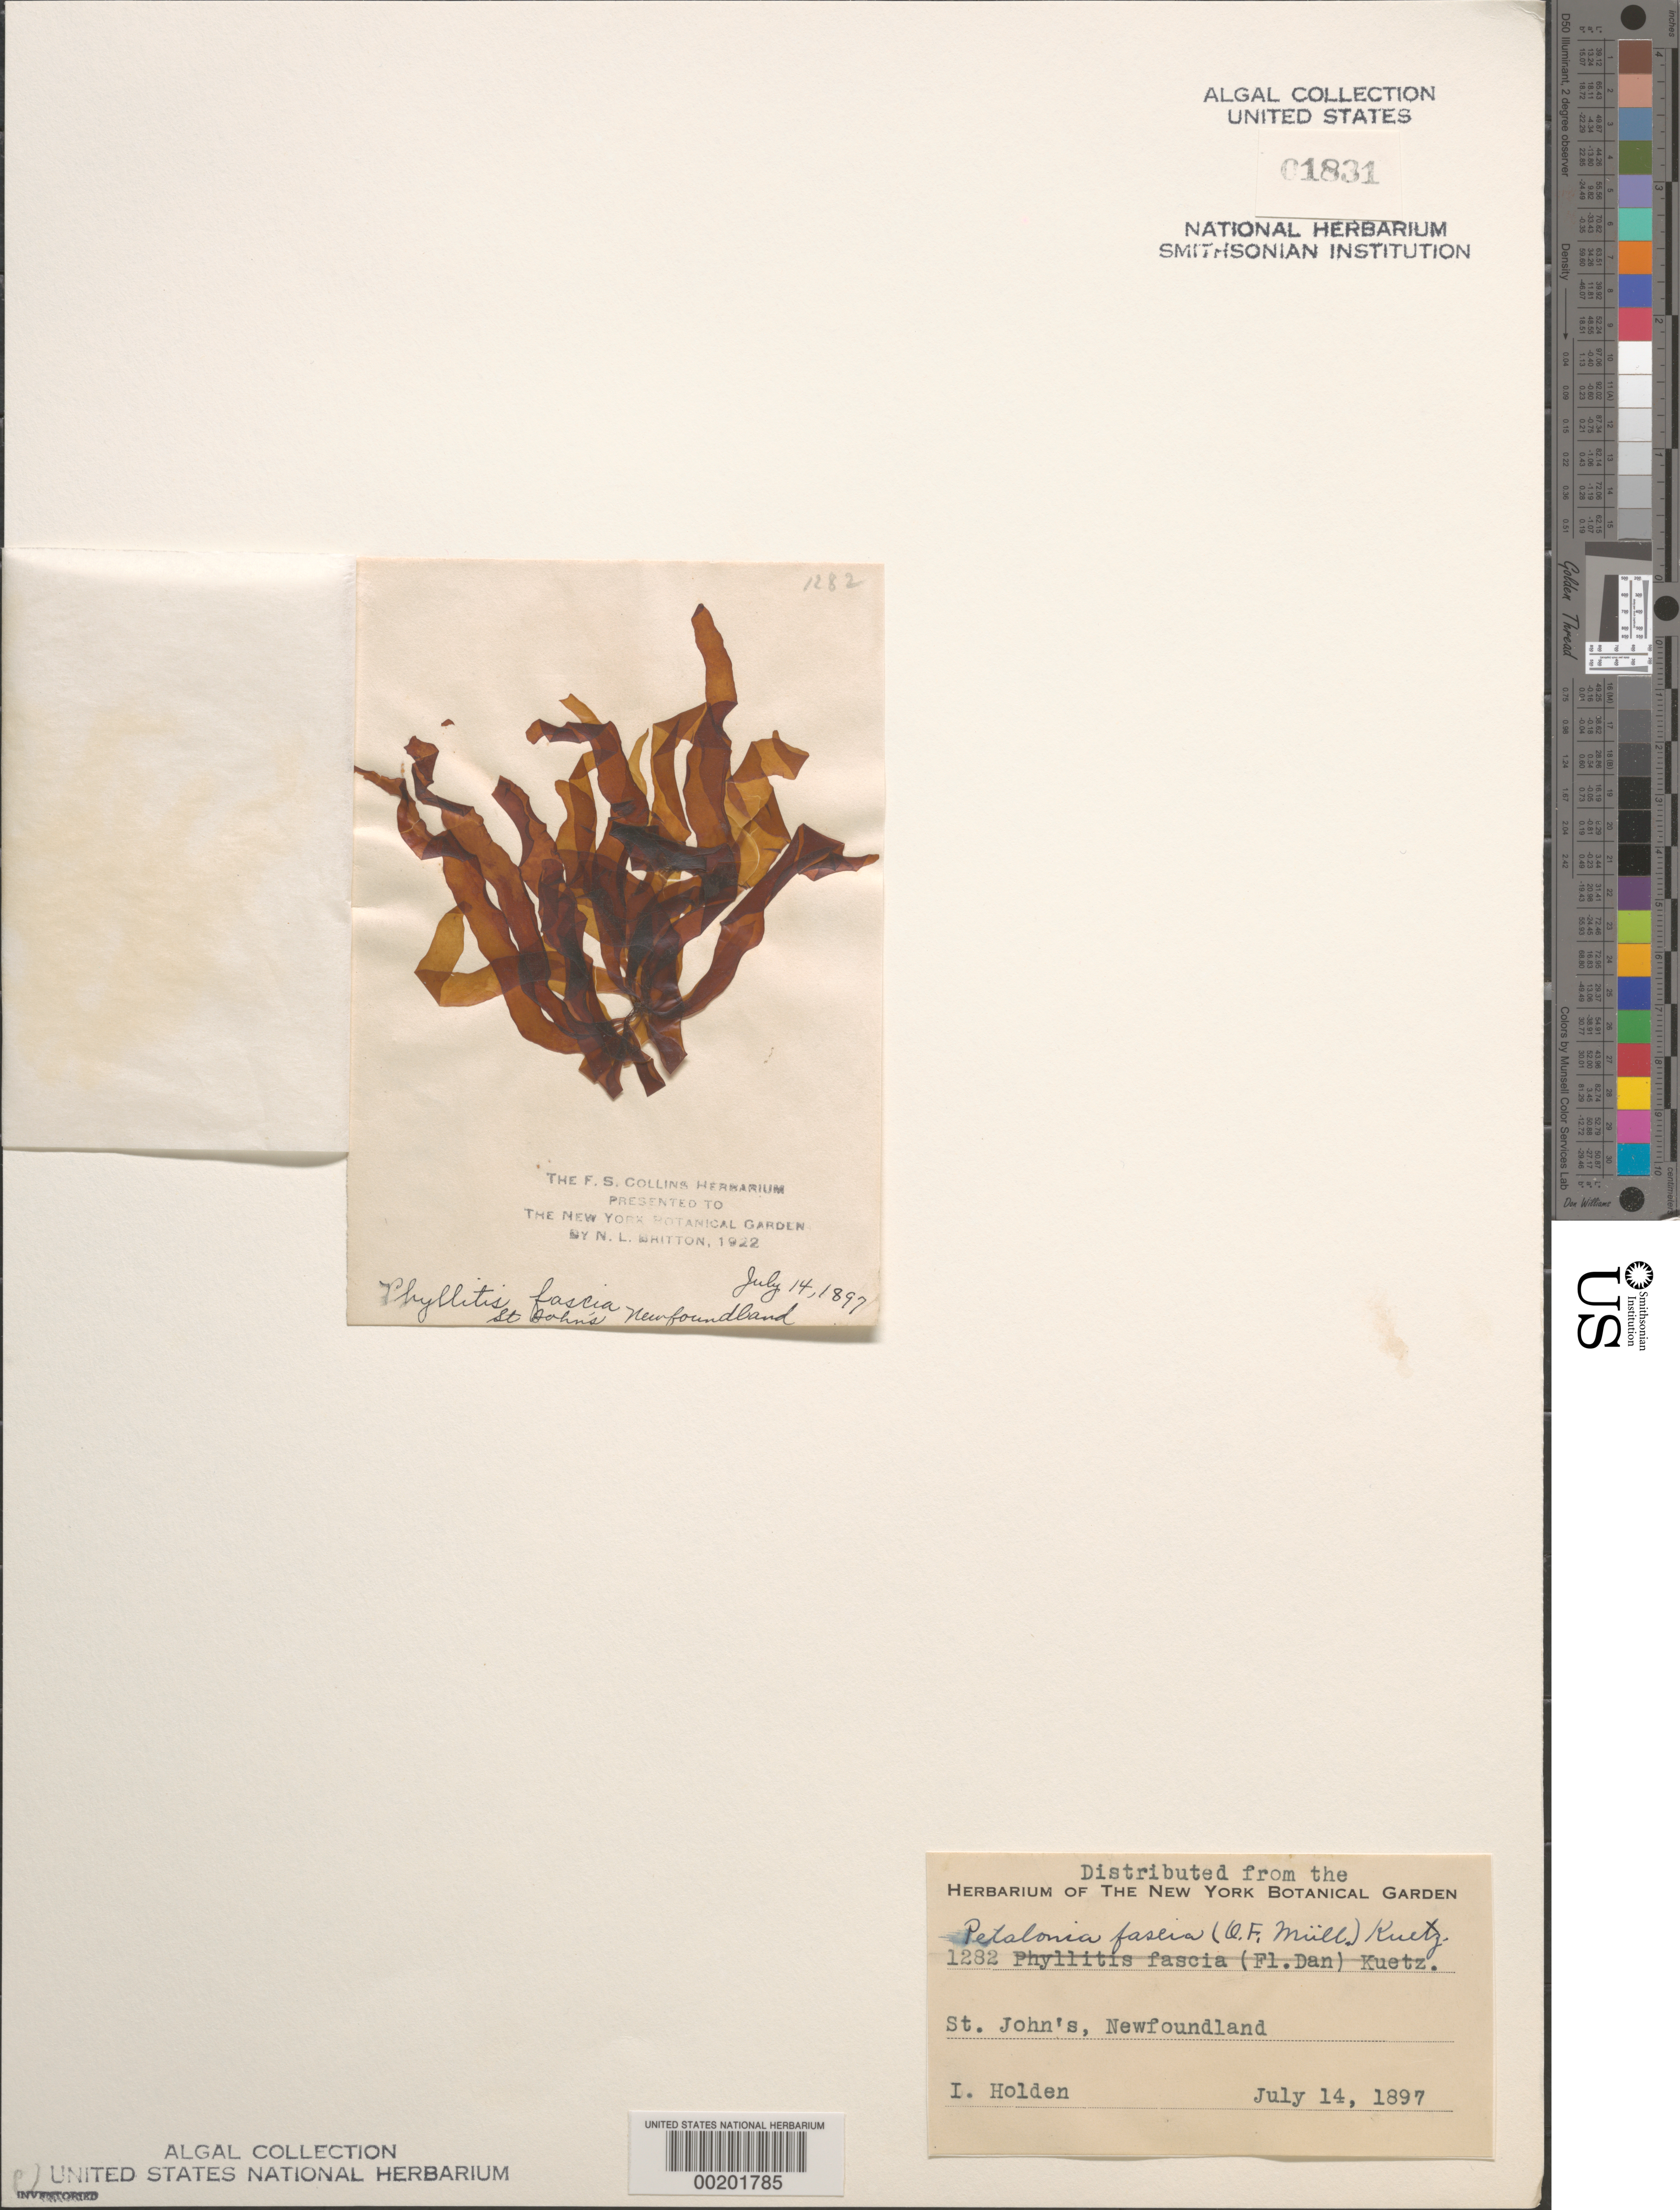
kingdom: Chromista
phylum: Ochrophyta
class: Phaeophyceae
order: Scytosiphonales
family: Scytosiphonaceae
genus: Petalonia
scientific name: Petalonia fascia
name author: (O.F. Müller) Kuntze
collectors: I. Holden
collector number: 1282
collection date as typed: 14 Jul 1897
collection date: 1897-07-14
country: Canada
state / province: Newfoundland and Labrador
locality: St. John's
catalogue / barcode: US 1831